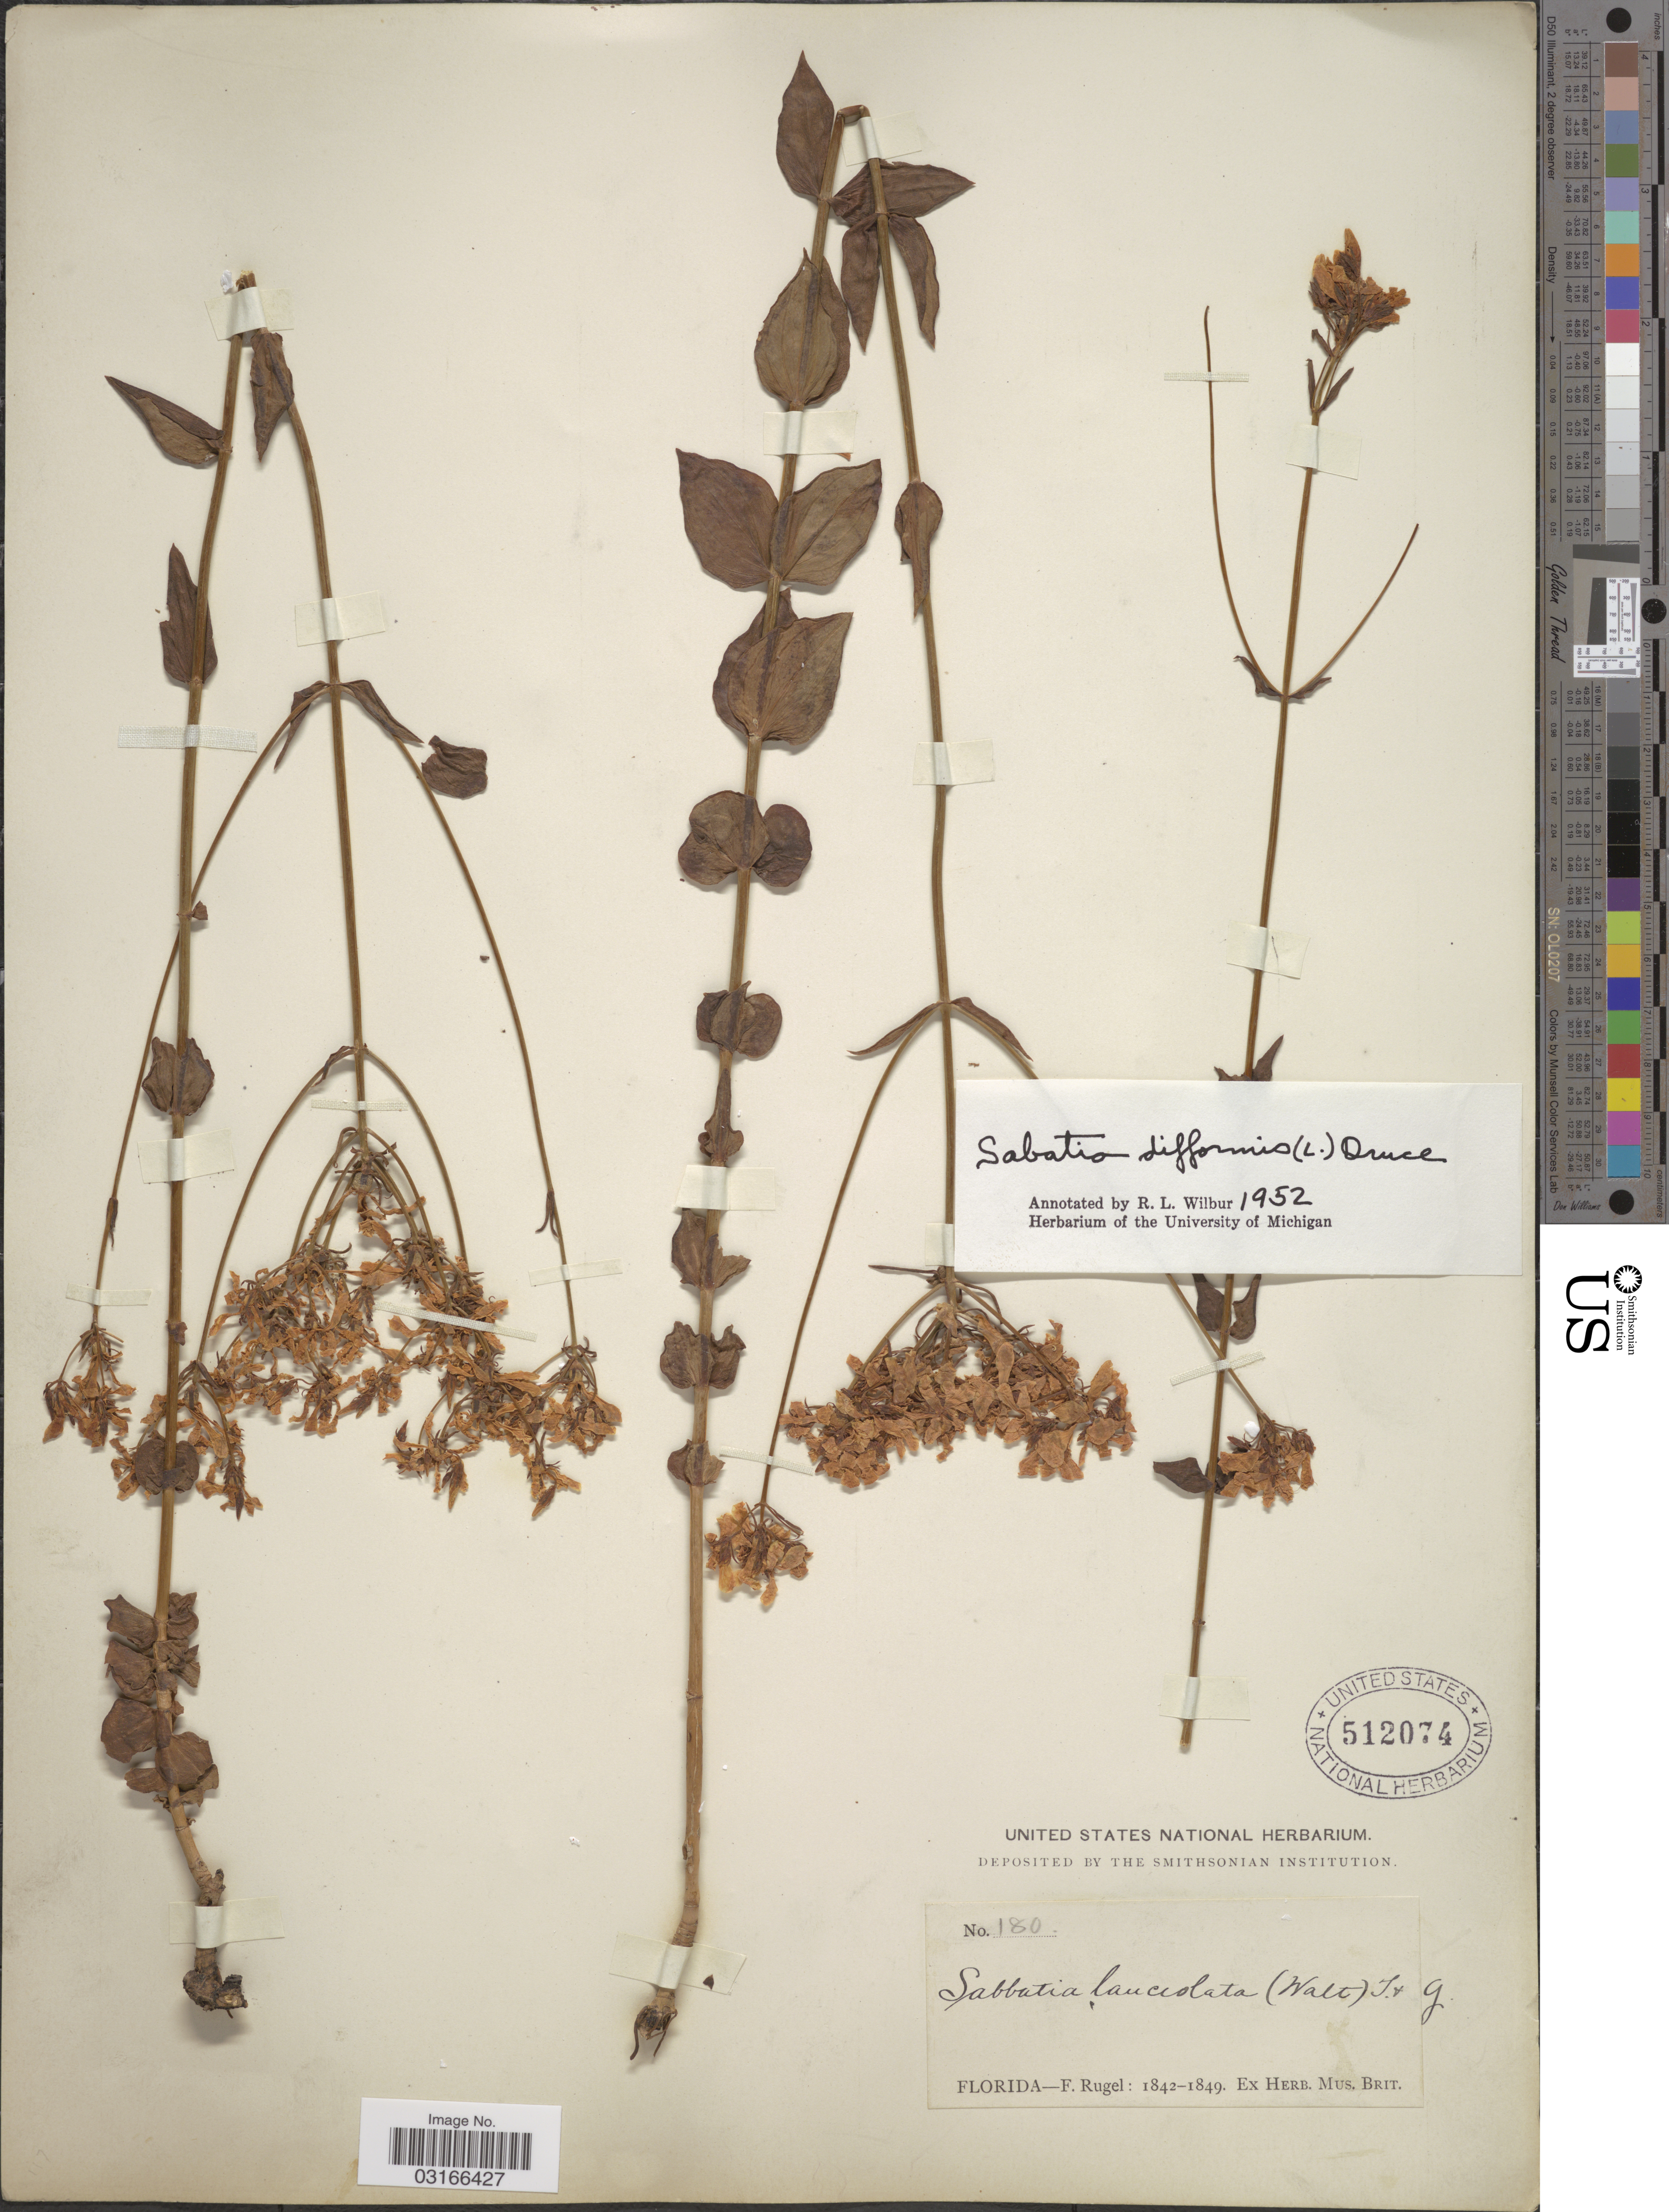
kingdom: Plantae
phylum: Tracheophyta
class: Magnoliopsida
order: Gentianales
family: Gentianaceae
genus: Sabatia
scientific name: Sabatia difformis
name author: (L.) Druce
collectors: F. Rugel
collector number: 180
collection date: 1842/1849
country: United States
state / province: Florida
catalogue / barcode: US 512074